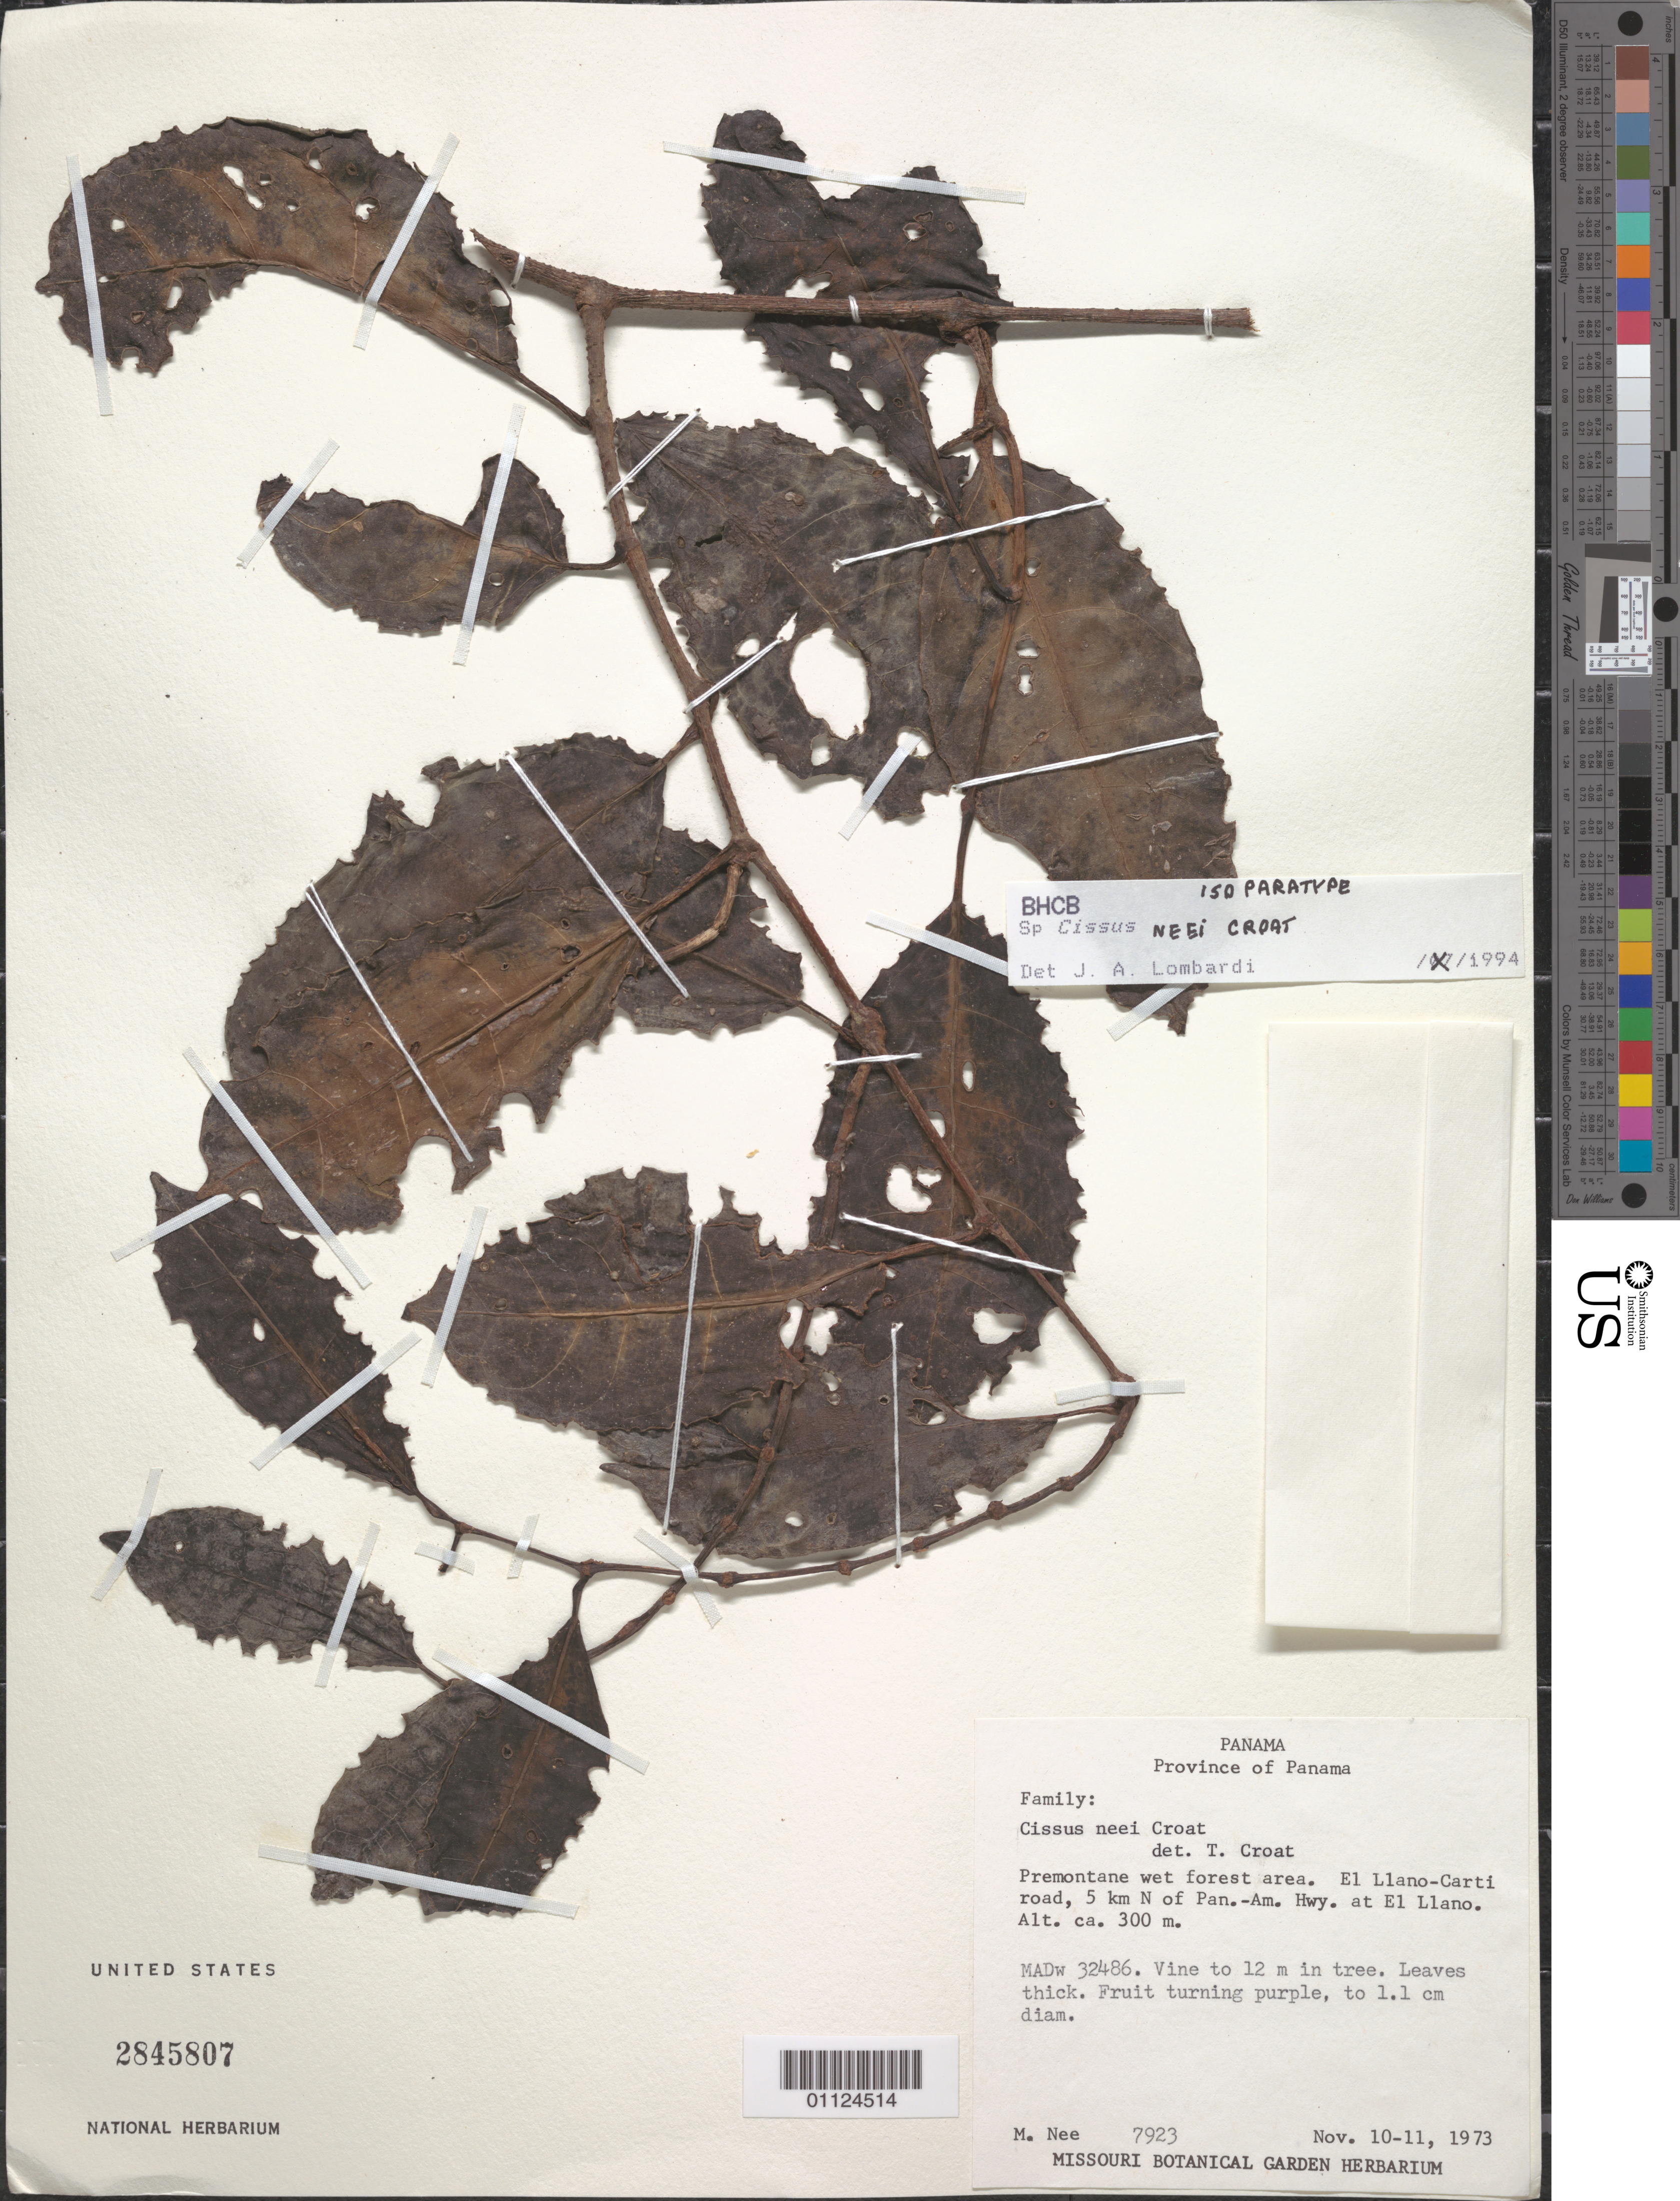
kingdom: Plantae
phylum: Tracheophyta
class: Magnoliopsida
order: Vitales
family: Vitaceae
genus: Cissus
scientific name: Cissus neei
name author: Croat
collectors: M. Nee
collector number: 7923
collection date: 1973-11-10/1973-11-11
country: Panama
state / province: Panamá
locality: El Lalno-Carti road, 5 km N of Pan.-Am. Hwy. at El Llano.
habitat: Premontane wet forest area. Vine in tree.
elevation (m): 300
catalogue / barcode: US 2845807